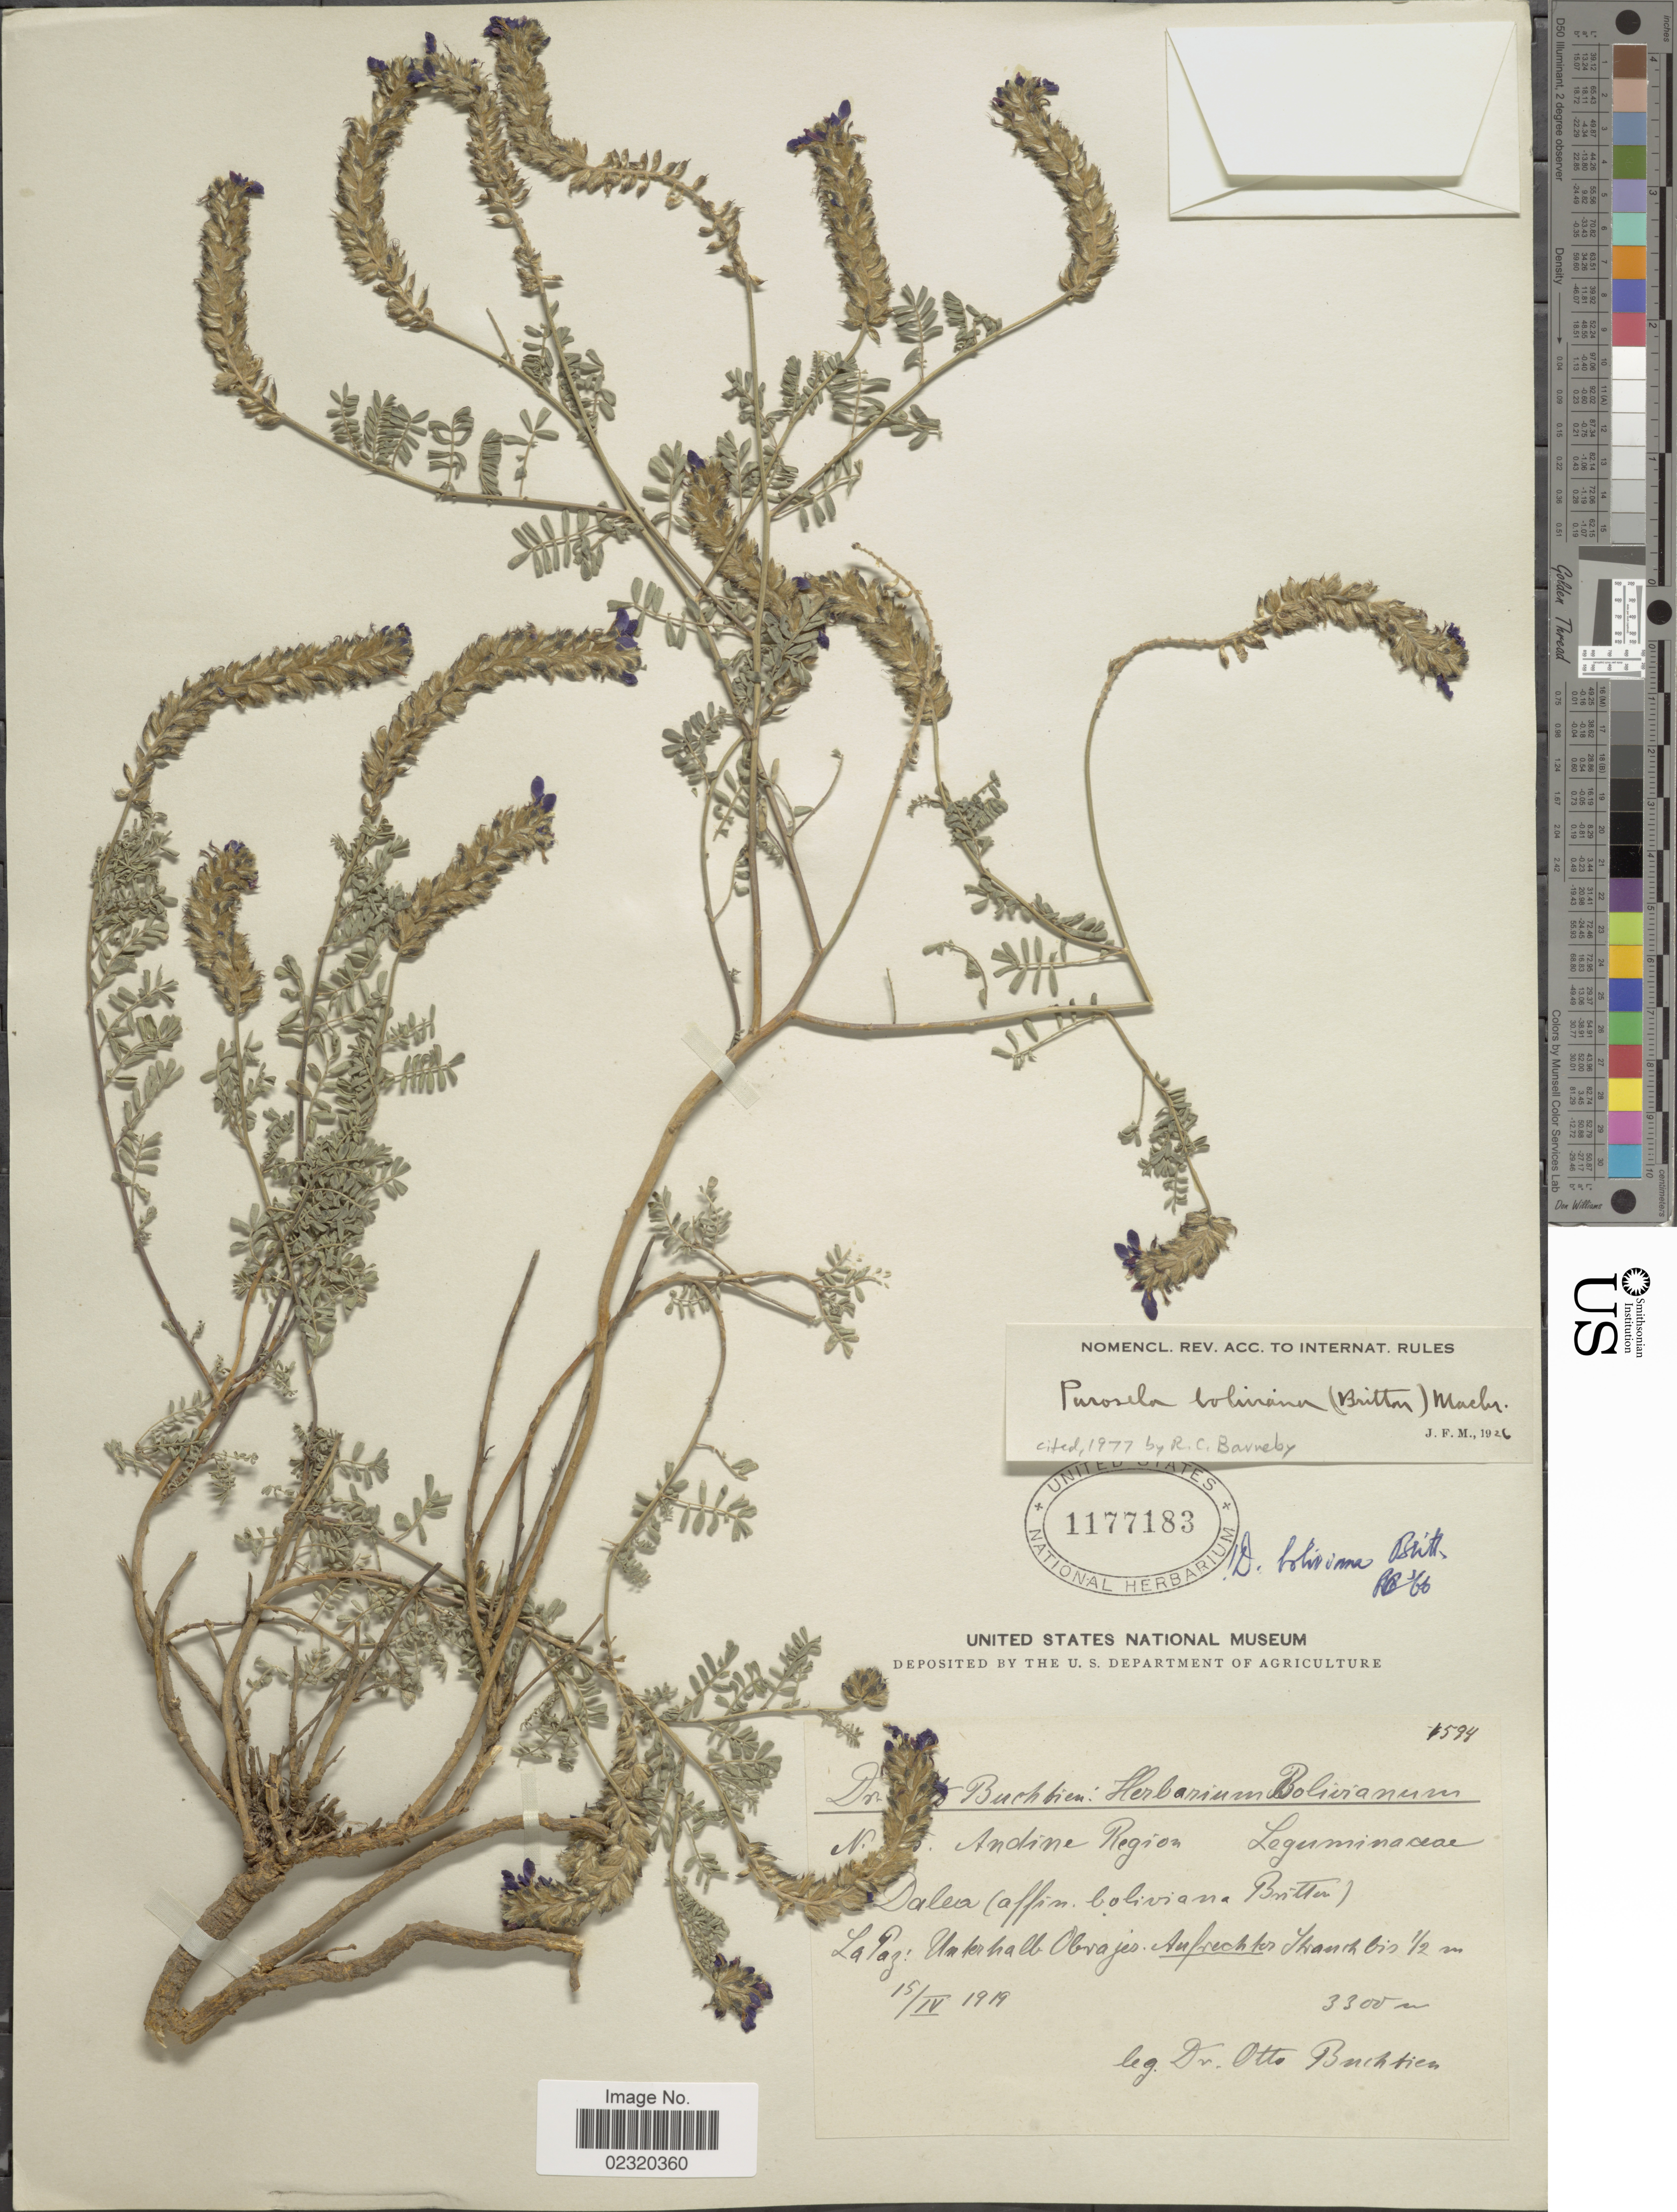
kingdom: Plantae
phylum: Tracheophyta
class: Magnoliopsida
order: Fabales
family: Fabaceae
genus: Dalea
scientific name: Dalea boliviana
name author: Britton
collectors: O. Buchtien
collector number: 1594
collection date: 1919-04-15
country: Bolivia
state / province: La Paz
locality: Unter halb Obrajes.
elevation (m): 3300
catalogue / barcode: US 1177183